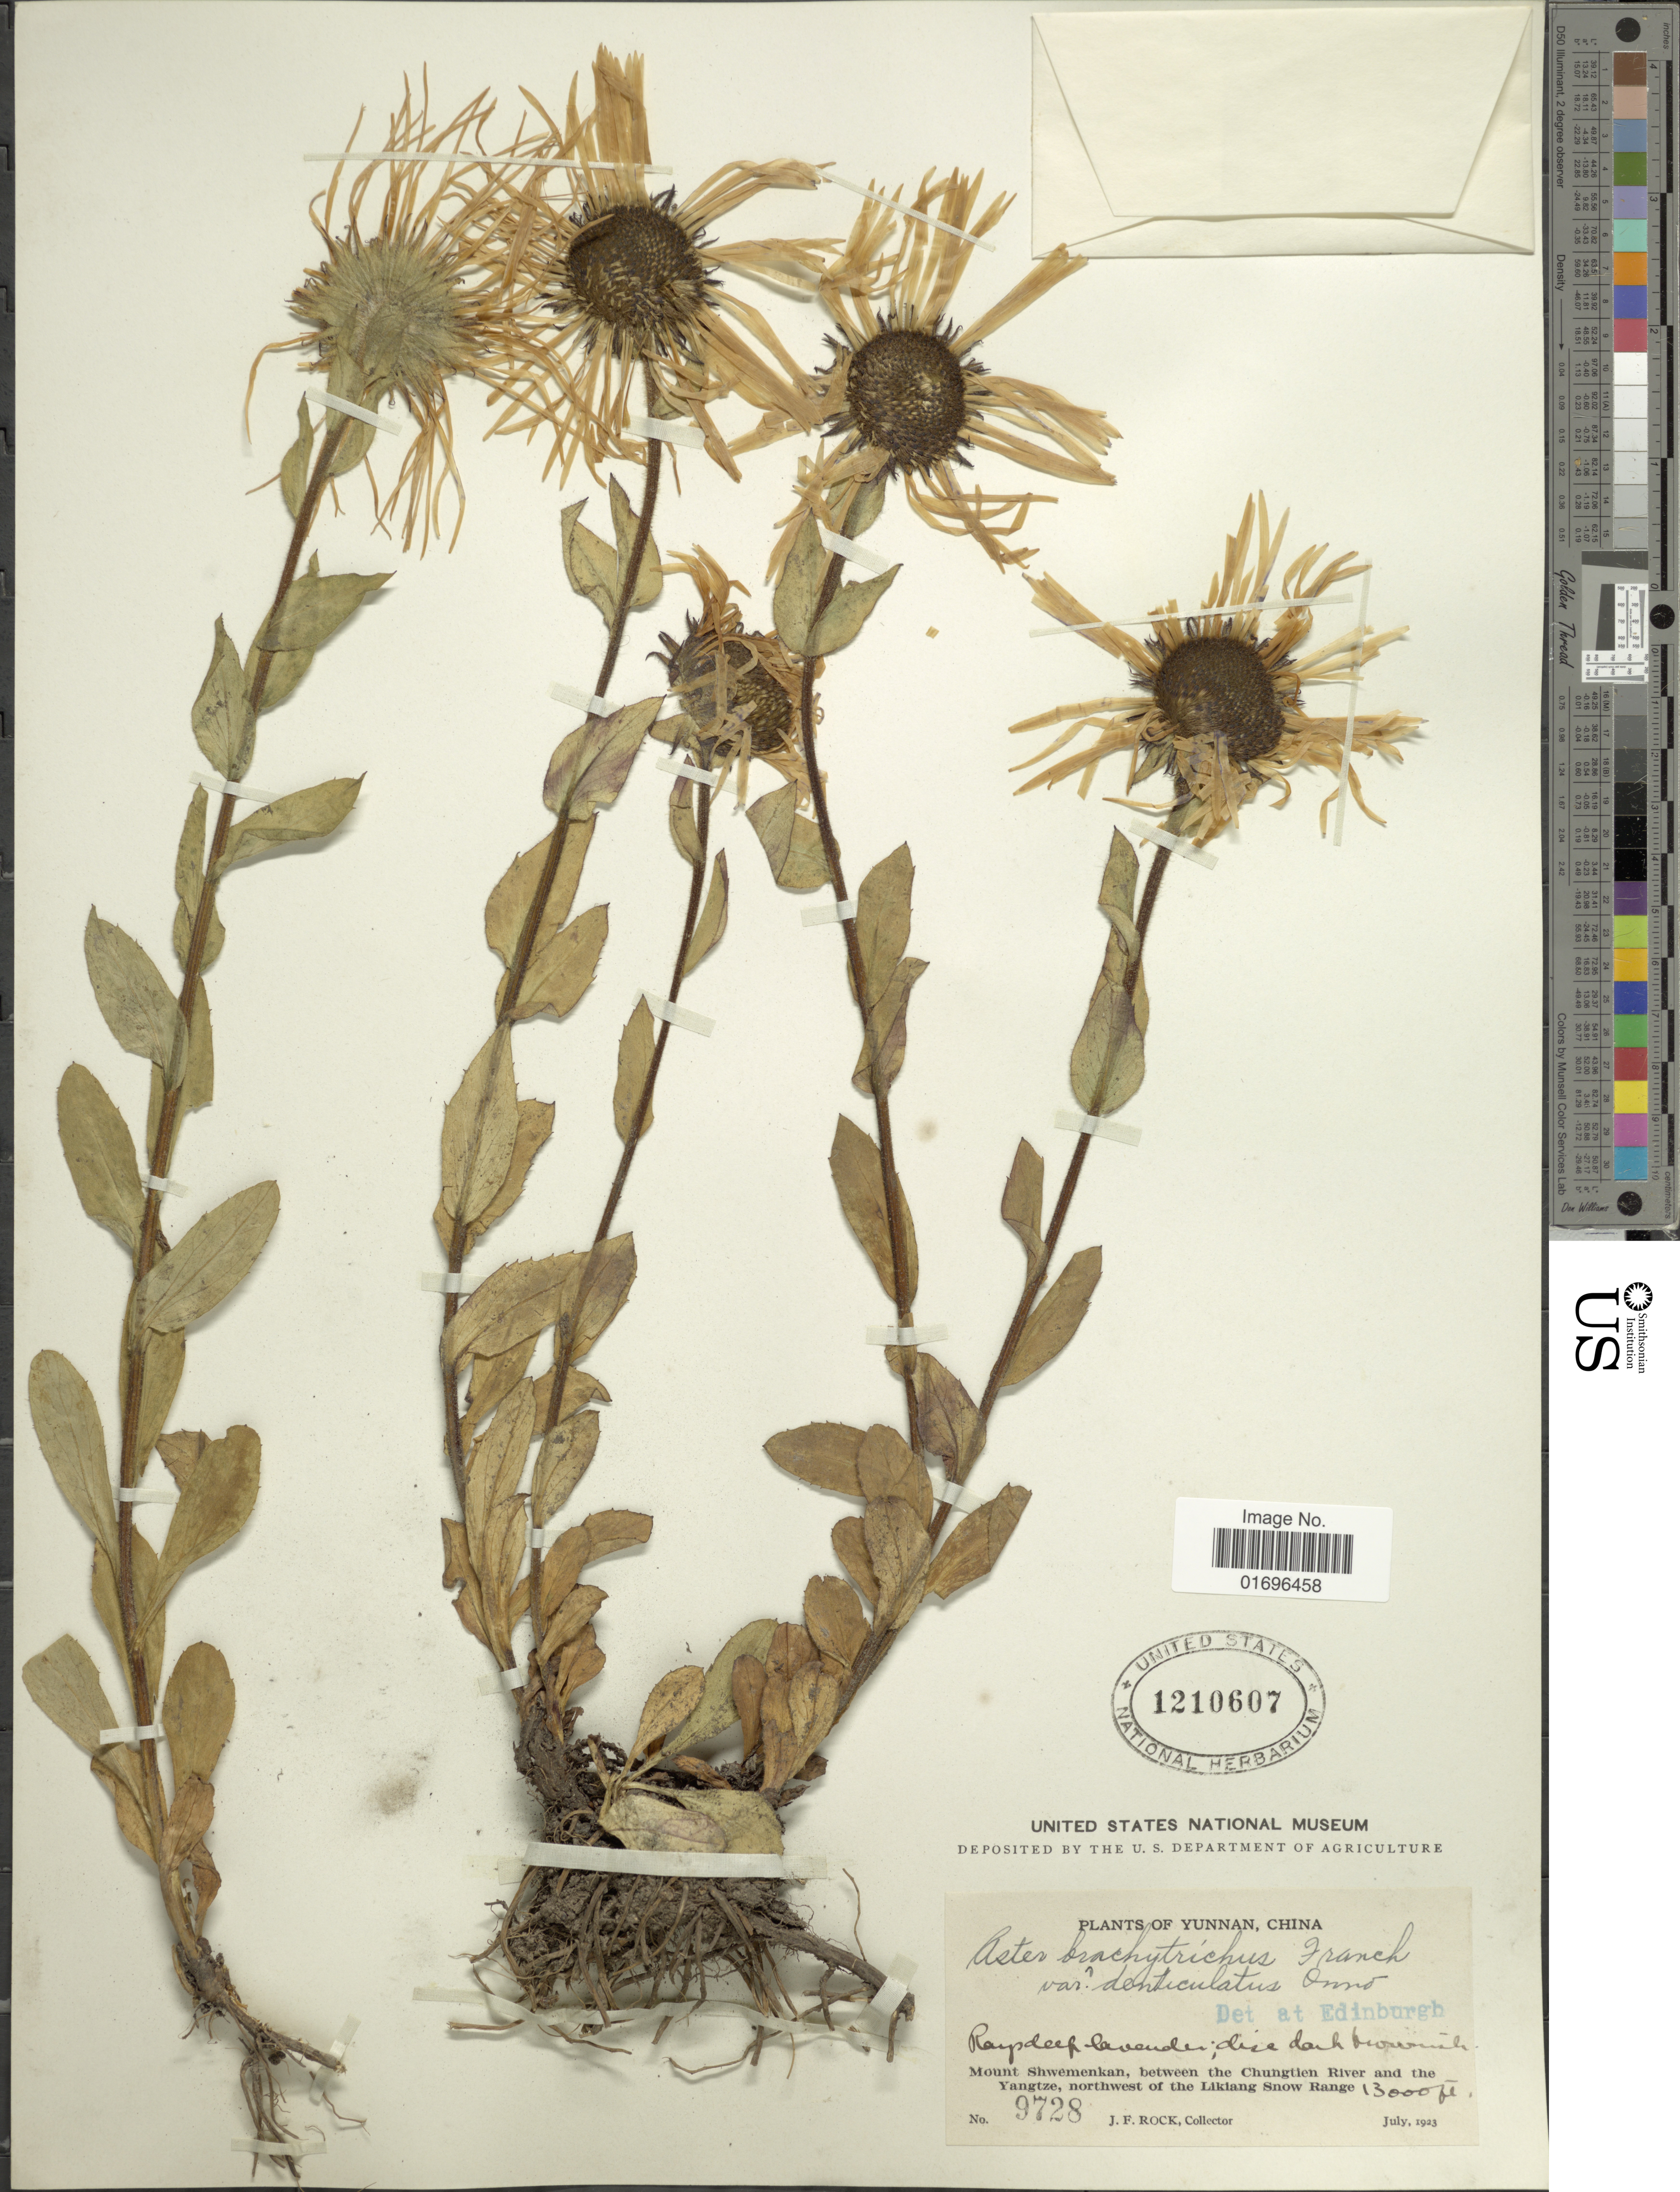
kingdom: Plantae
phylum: Tracheophyta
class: Magnoliopsida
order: Asterales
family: Asteraceae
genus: Aster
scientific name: Aster brachytrichus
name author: Franch.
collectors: J. Rock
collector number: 9728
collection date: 1923-07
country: China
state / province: Yunnan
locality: Mountain Shwemenkan, between the Chungtien River and the Yangtze, northwest of the Likiang Snow Range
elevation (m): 3962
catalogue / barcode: US 1210607